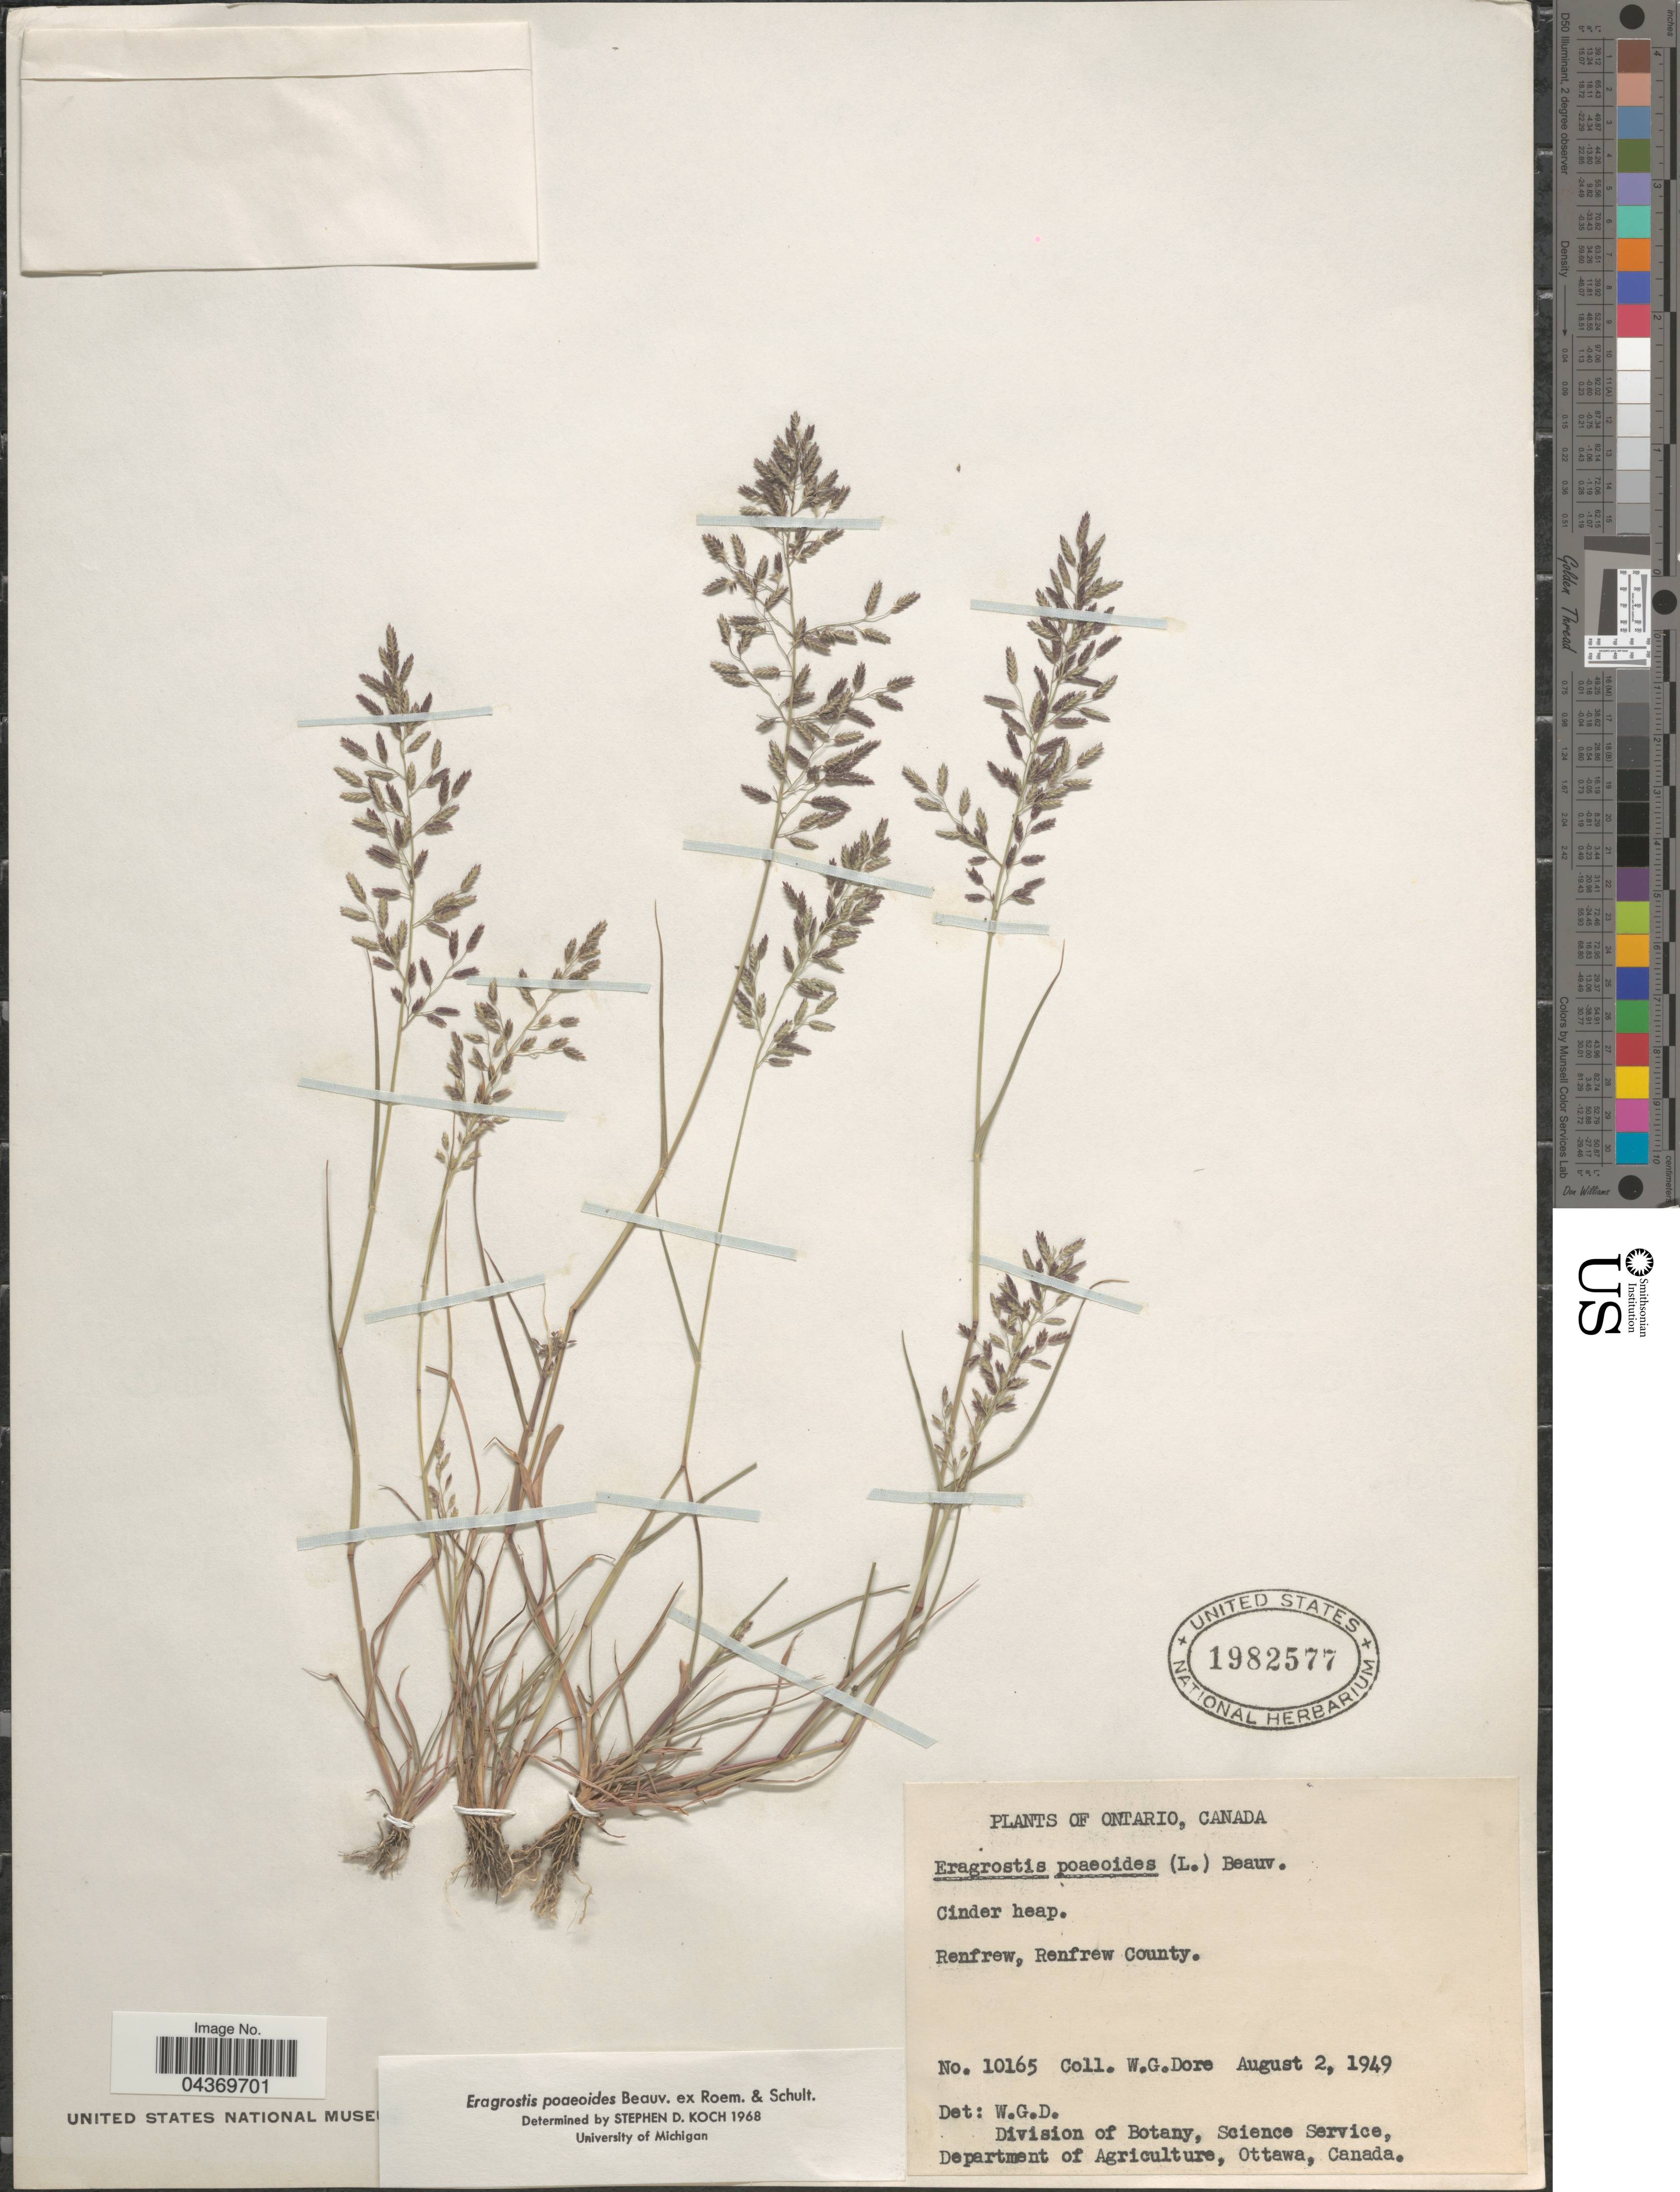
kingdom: Plantae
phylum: Tracheophyta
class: Liliopsida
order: Poales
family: Poaceae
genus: Eragrostis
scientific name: Eragrostis minor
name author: Host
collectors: W. Dore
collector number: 10165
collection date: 1949-08-02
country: Canada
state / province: Ontario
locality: Cinder heap. Renfrew, Renfrew County.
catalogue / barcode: US 1982577